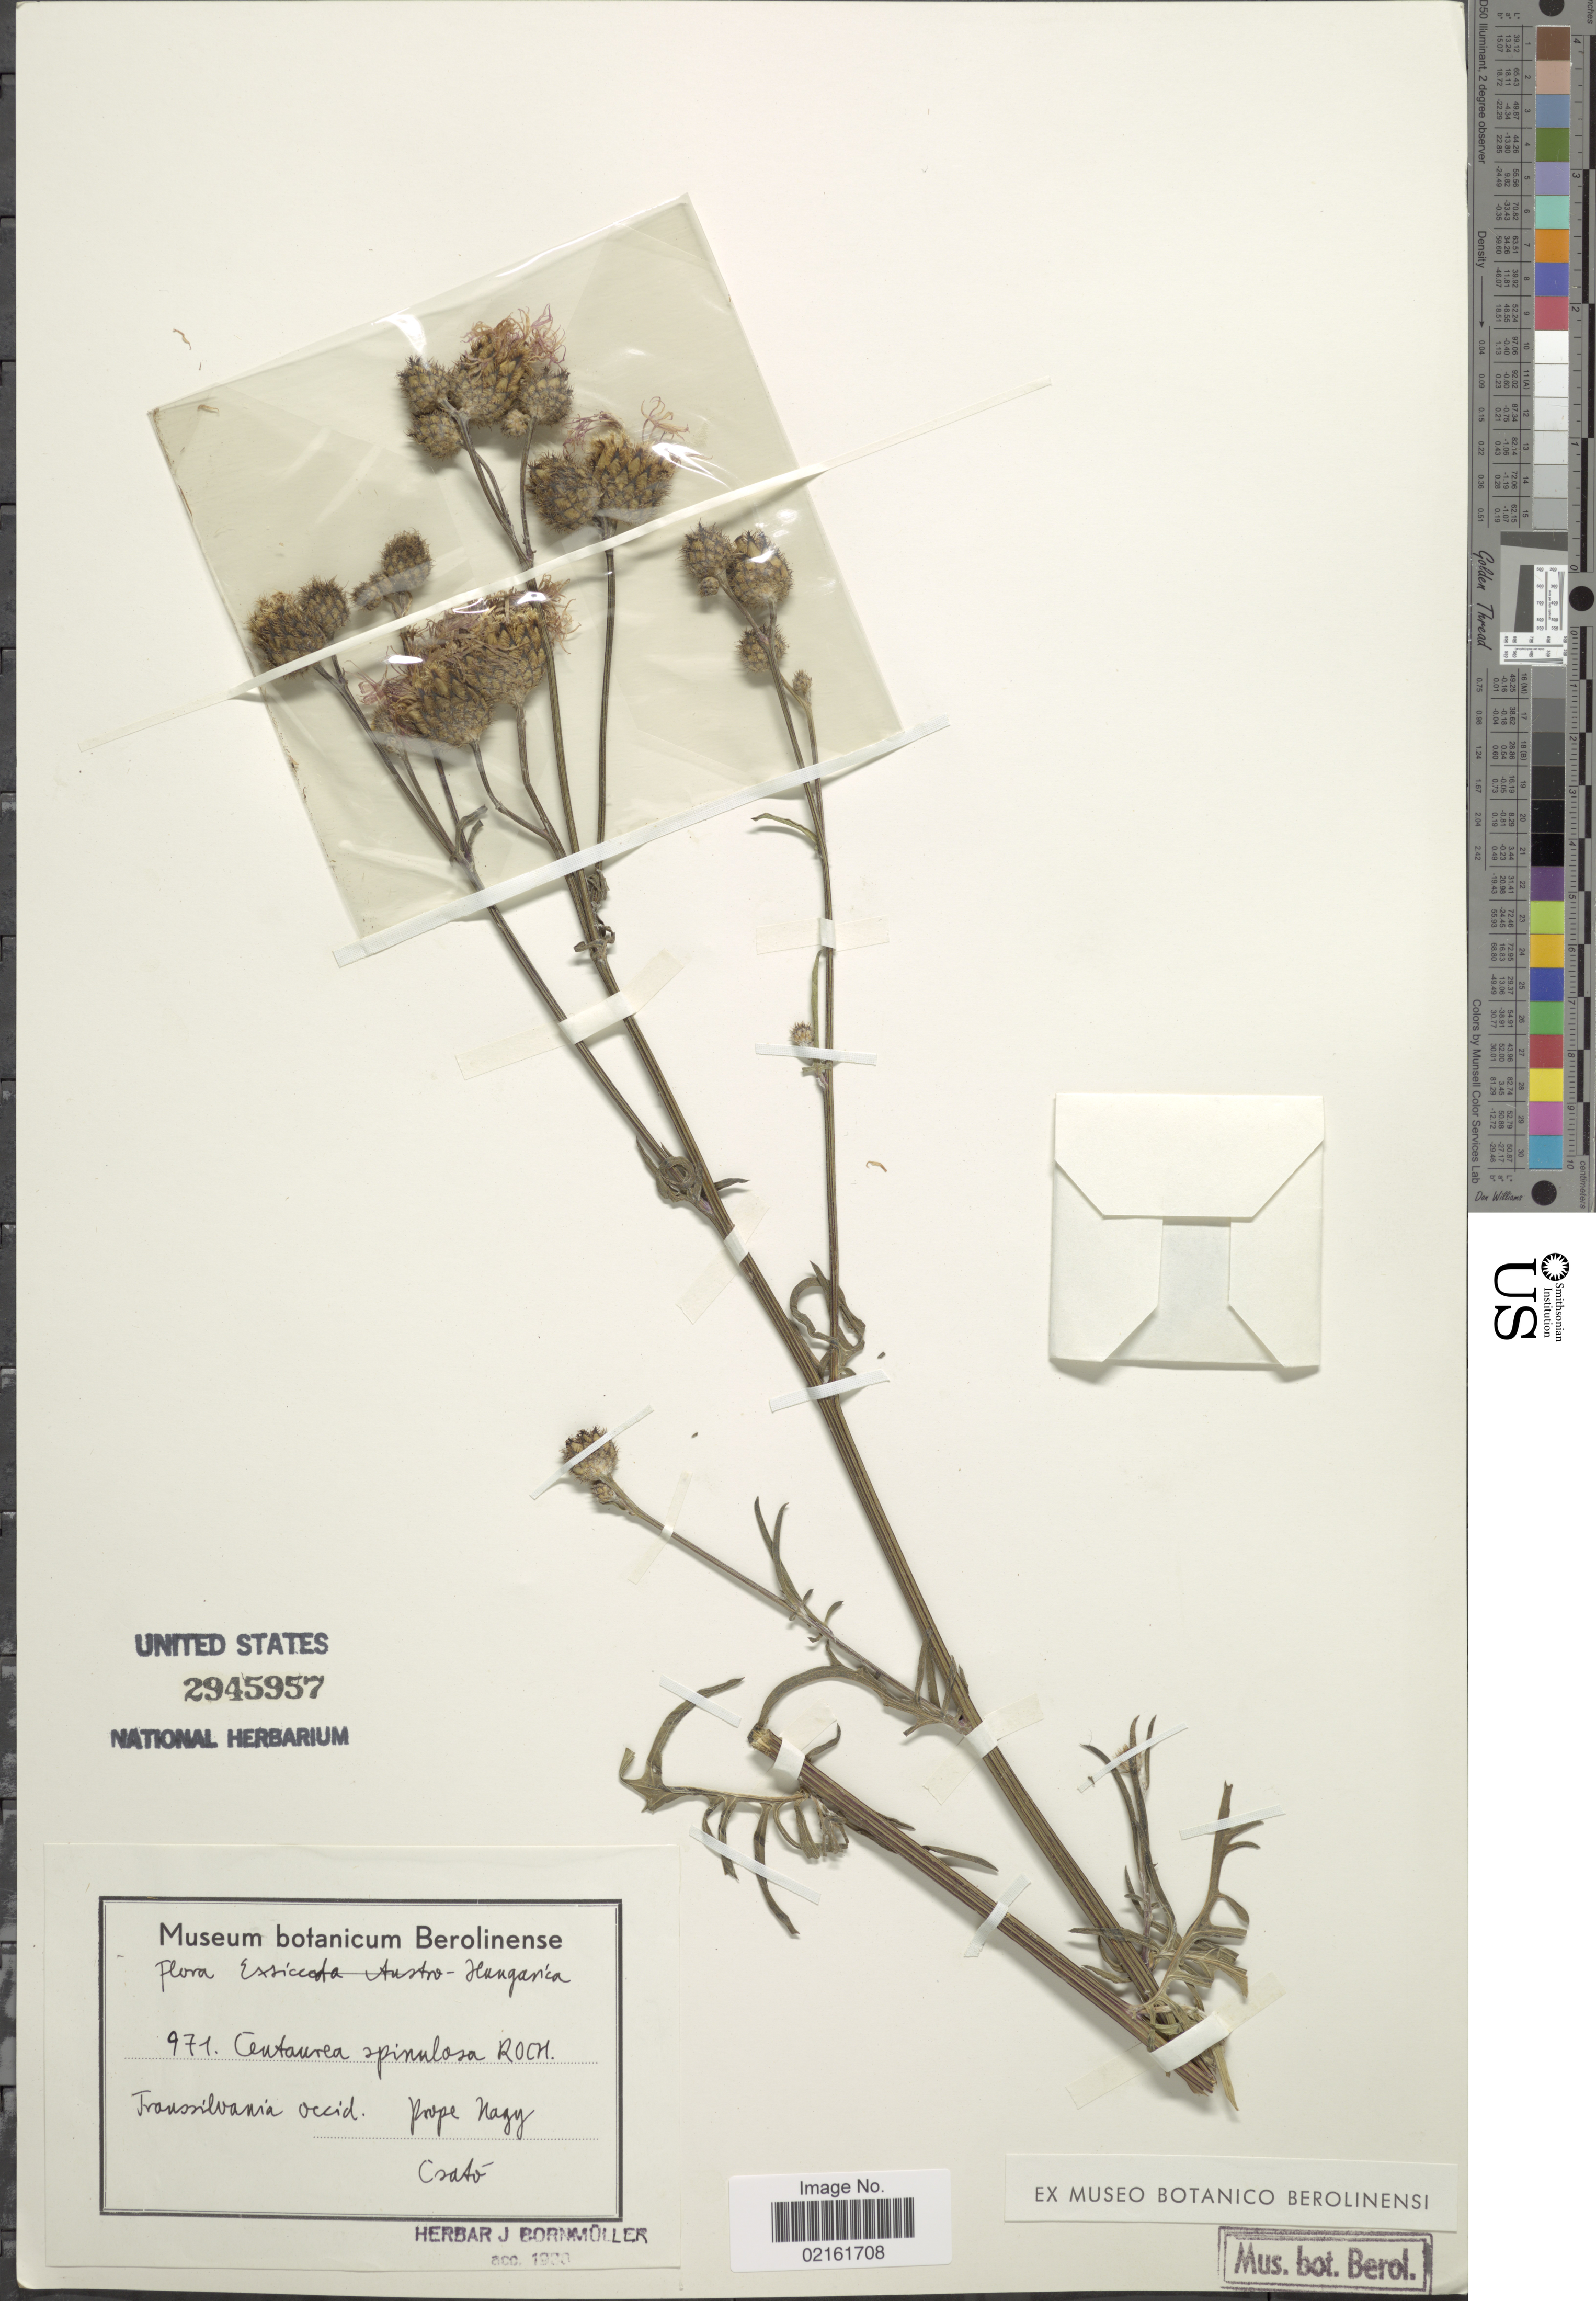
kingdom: Plantae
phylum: Tracheophyta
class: Magnoliopsida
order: Asterales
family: Asteraceae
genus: Centaurea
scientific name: Centaurea scabiosa subsp. cephalariifolia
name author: (Willk.) Greuter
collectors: Csató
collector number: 971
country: Romania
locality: Transsilvania occid. prope Nagy. Austro-Hungarica [unsure placement]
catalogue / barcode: US 2945957